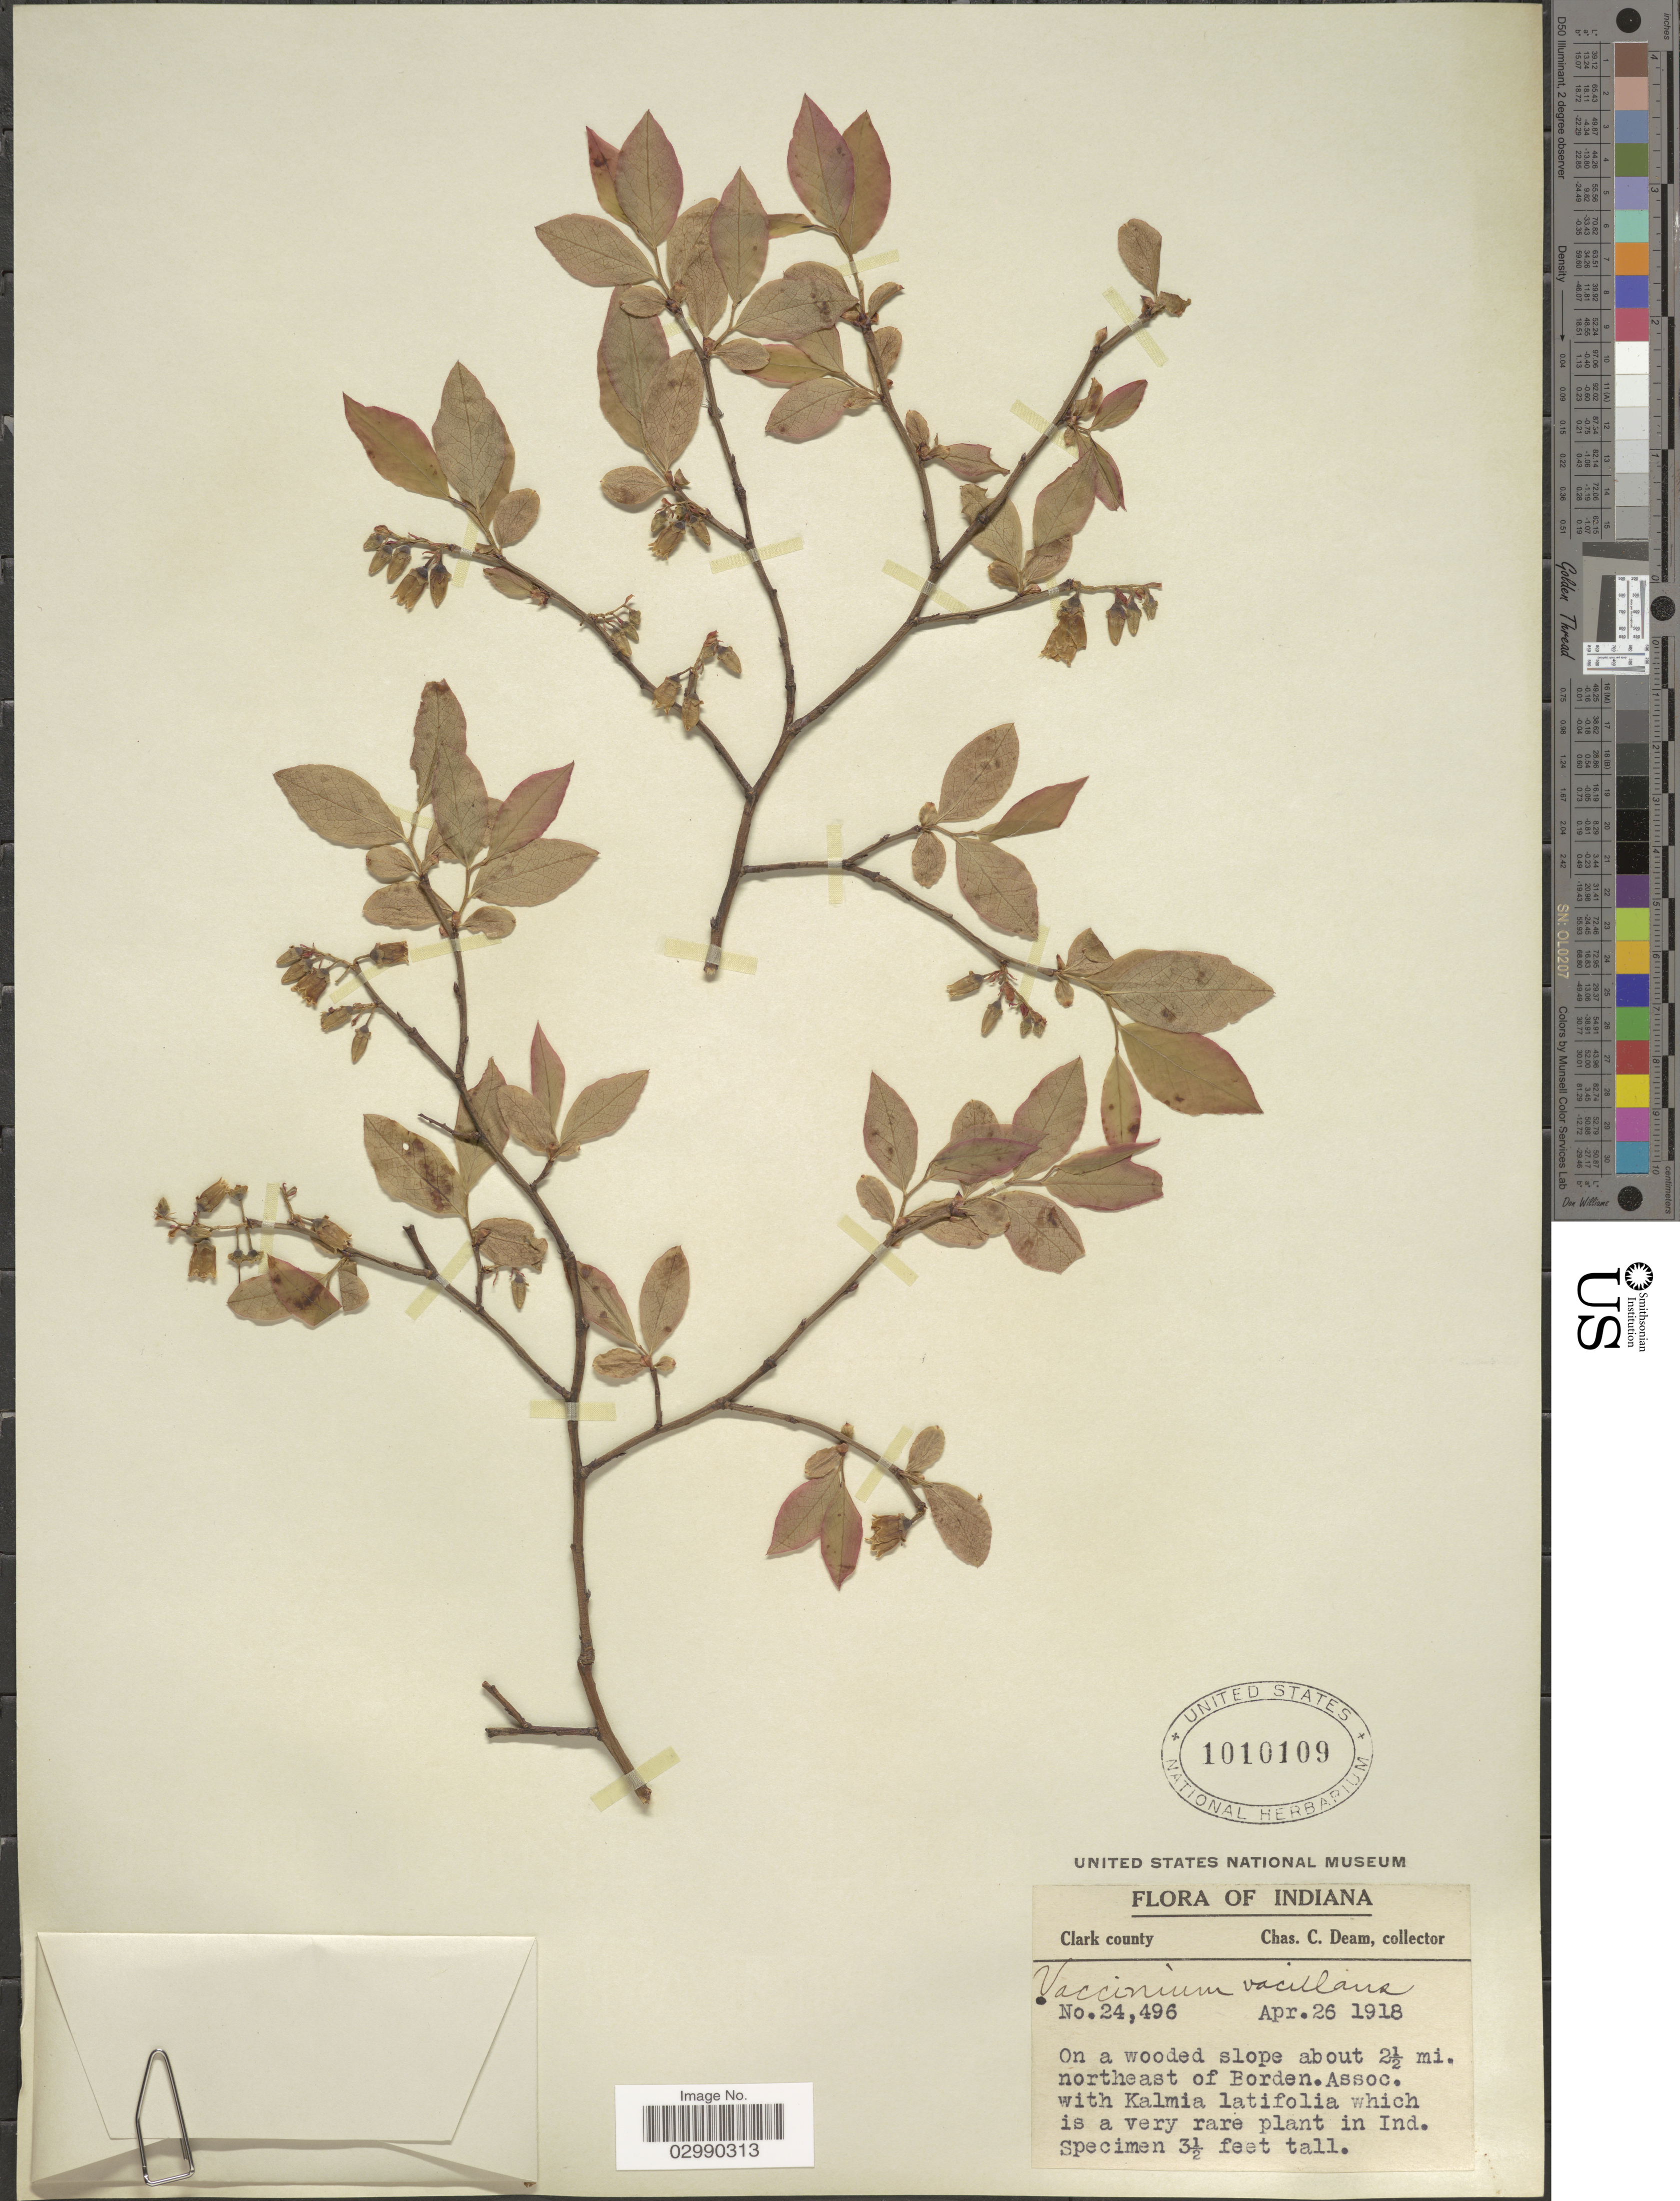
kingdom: Plantae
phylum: Tracheophyta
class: Magnoliopsida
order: Ericales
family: Ericaceae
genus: Vaccinium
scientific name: Vaccinium vacillans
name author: Kalm ex Torr.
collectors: C. Deam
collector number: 24496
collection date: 1918-04-26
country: United States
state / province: Indiana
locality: Clark County, On a wooded slope about 2½ mi. northeast of Borden.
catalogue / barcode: US 1010109